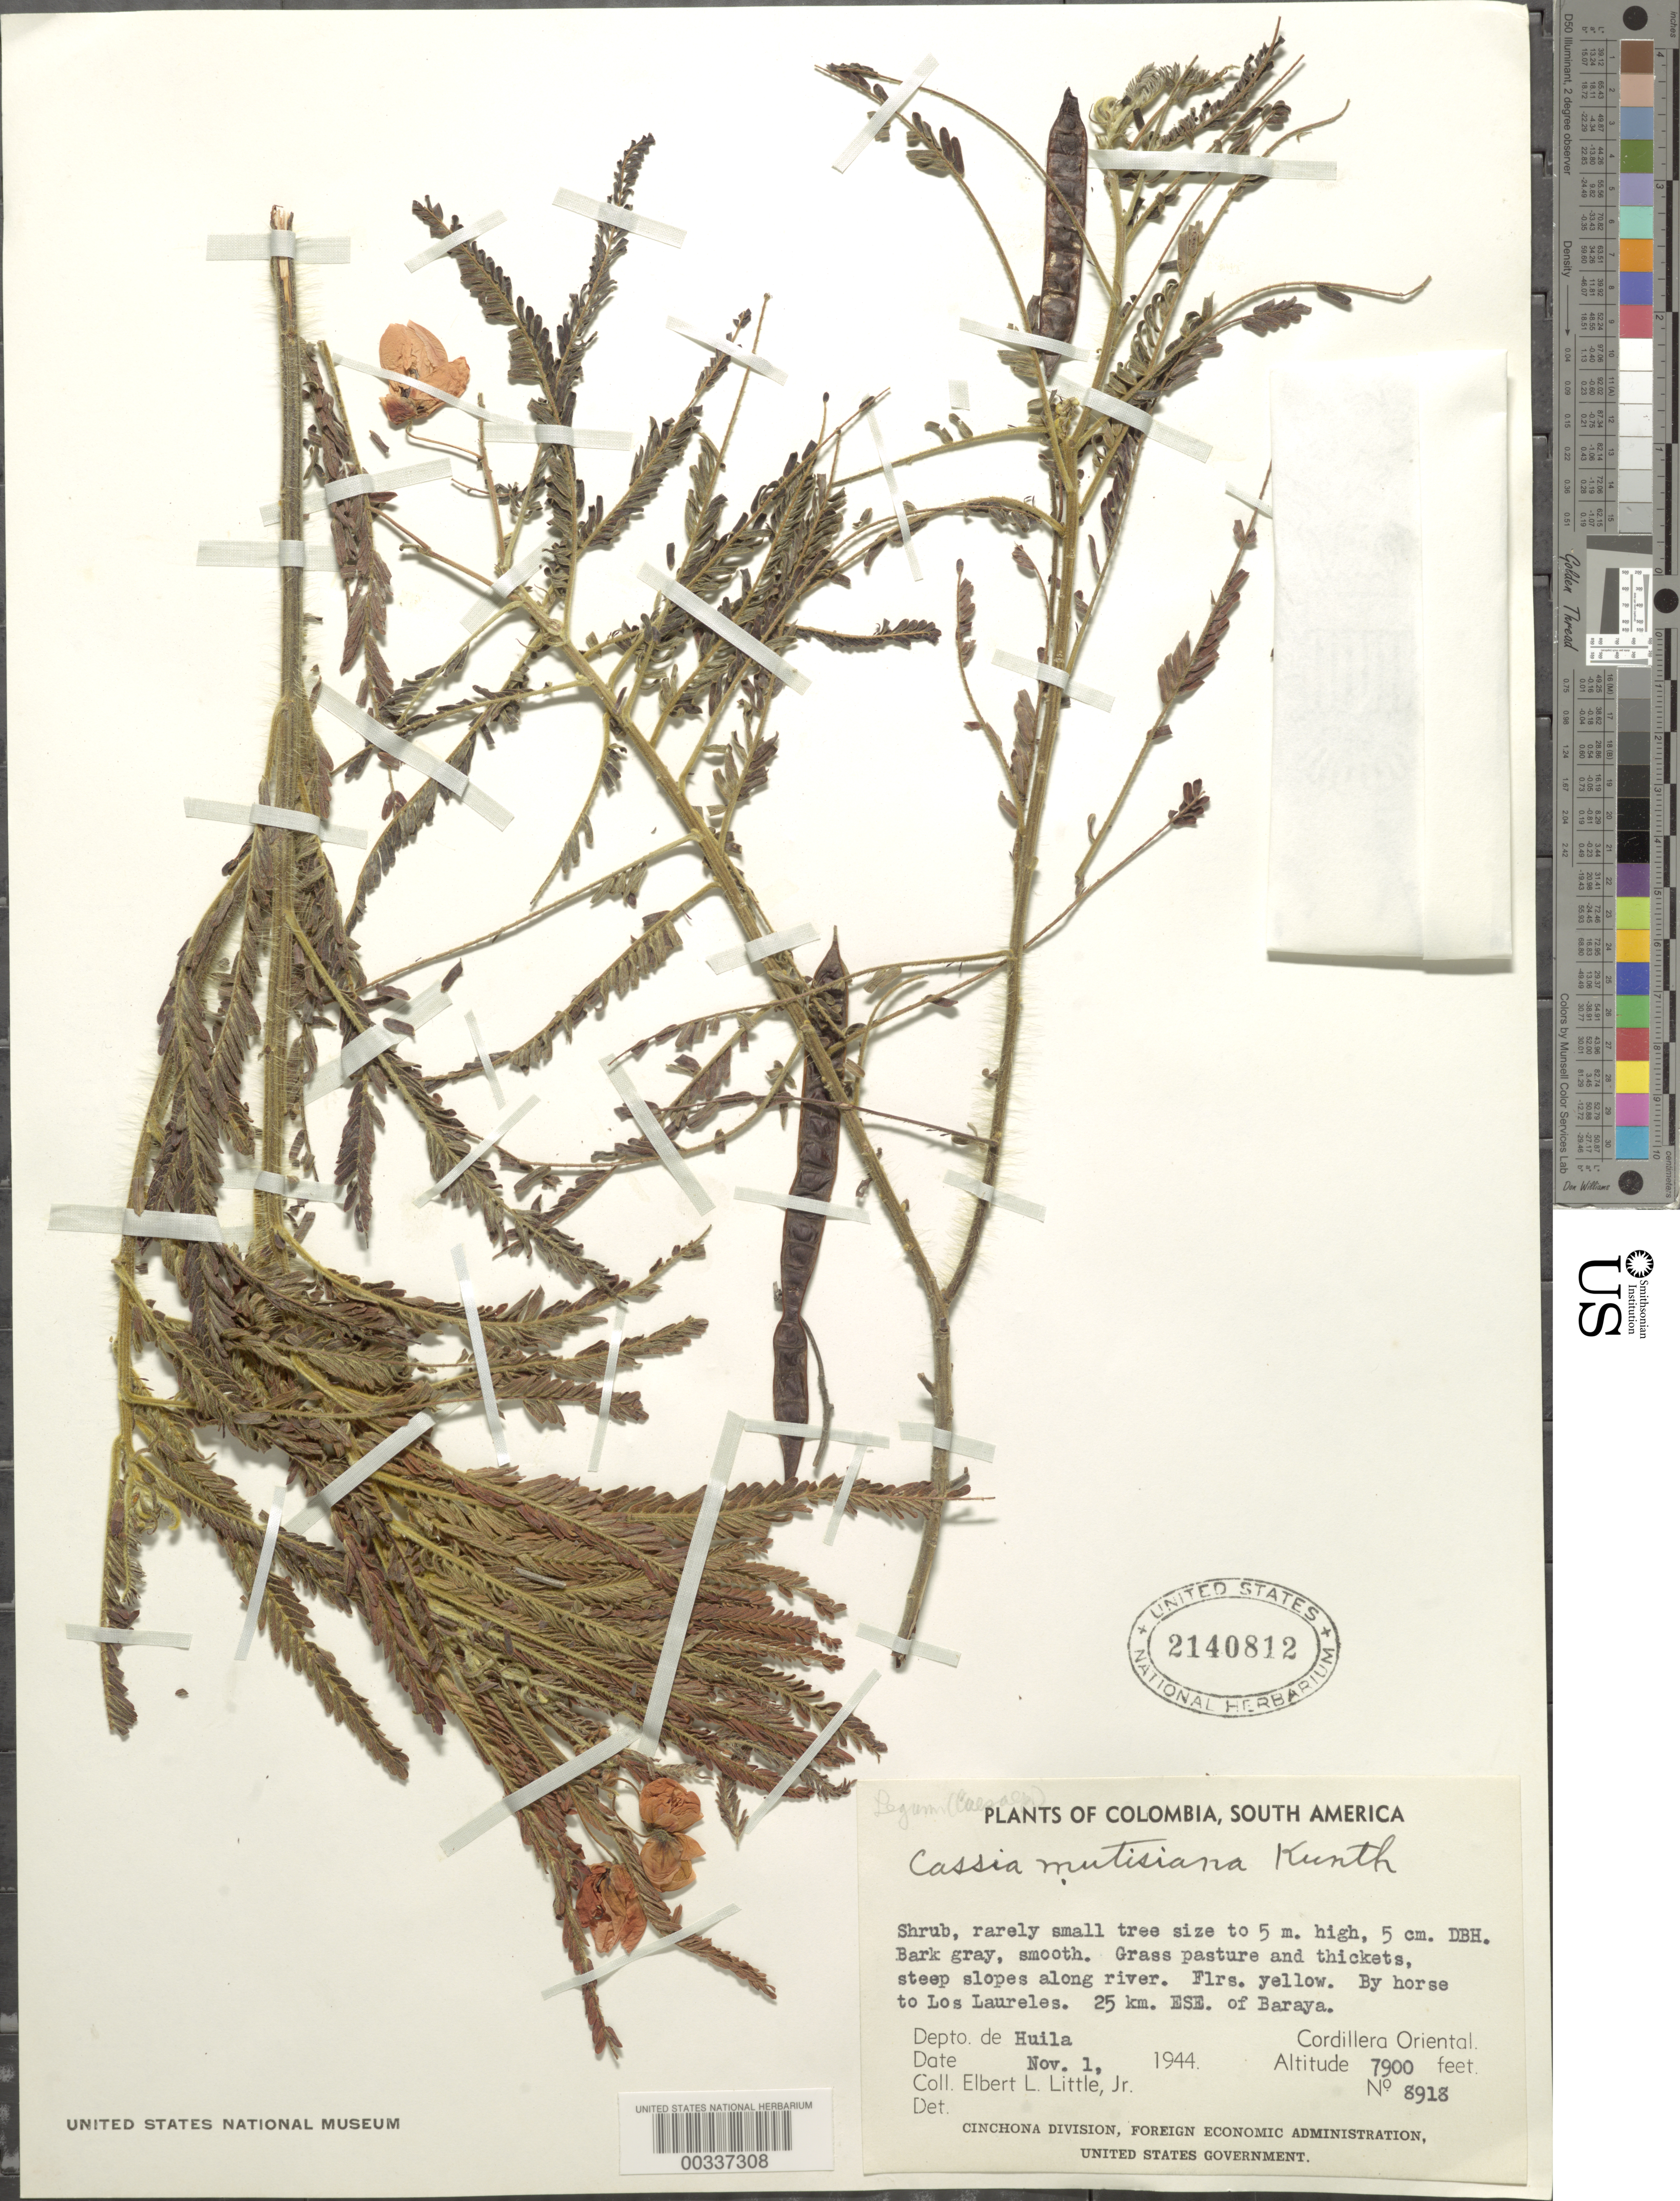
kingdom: Plantae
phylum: Tracheophyta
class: Magnoliopsida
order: Fabales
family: Fabaceae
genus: Senna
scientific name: Senna mutisiana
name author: (Kunth) H.S. Irwin & Barneby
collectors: E. L. Little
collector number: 8918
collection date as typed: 01 Nov 1944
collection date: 1944-11-01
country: Colombia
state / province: Huila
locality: By horse to los Laurea; 25 km ESE of Baraya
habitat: Grass pastures and thickets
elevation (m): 2408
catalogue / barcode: US 2140812